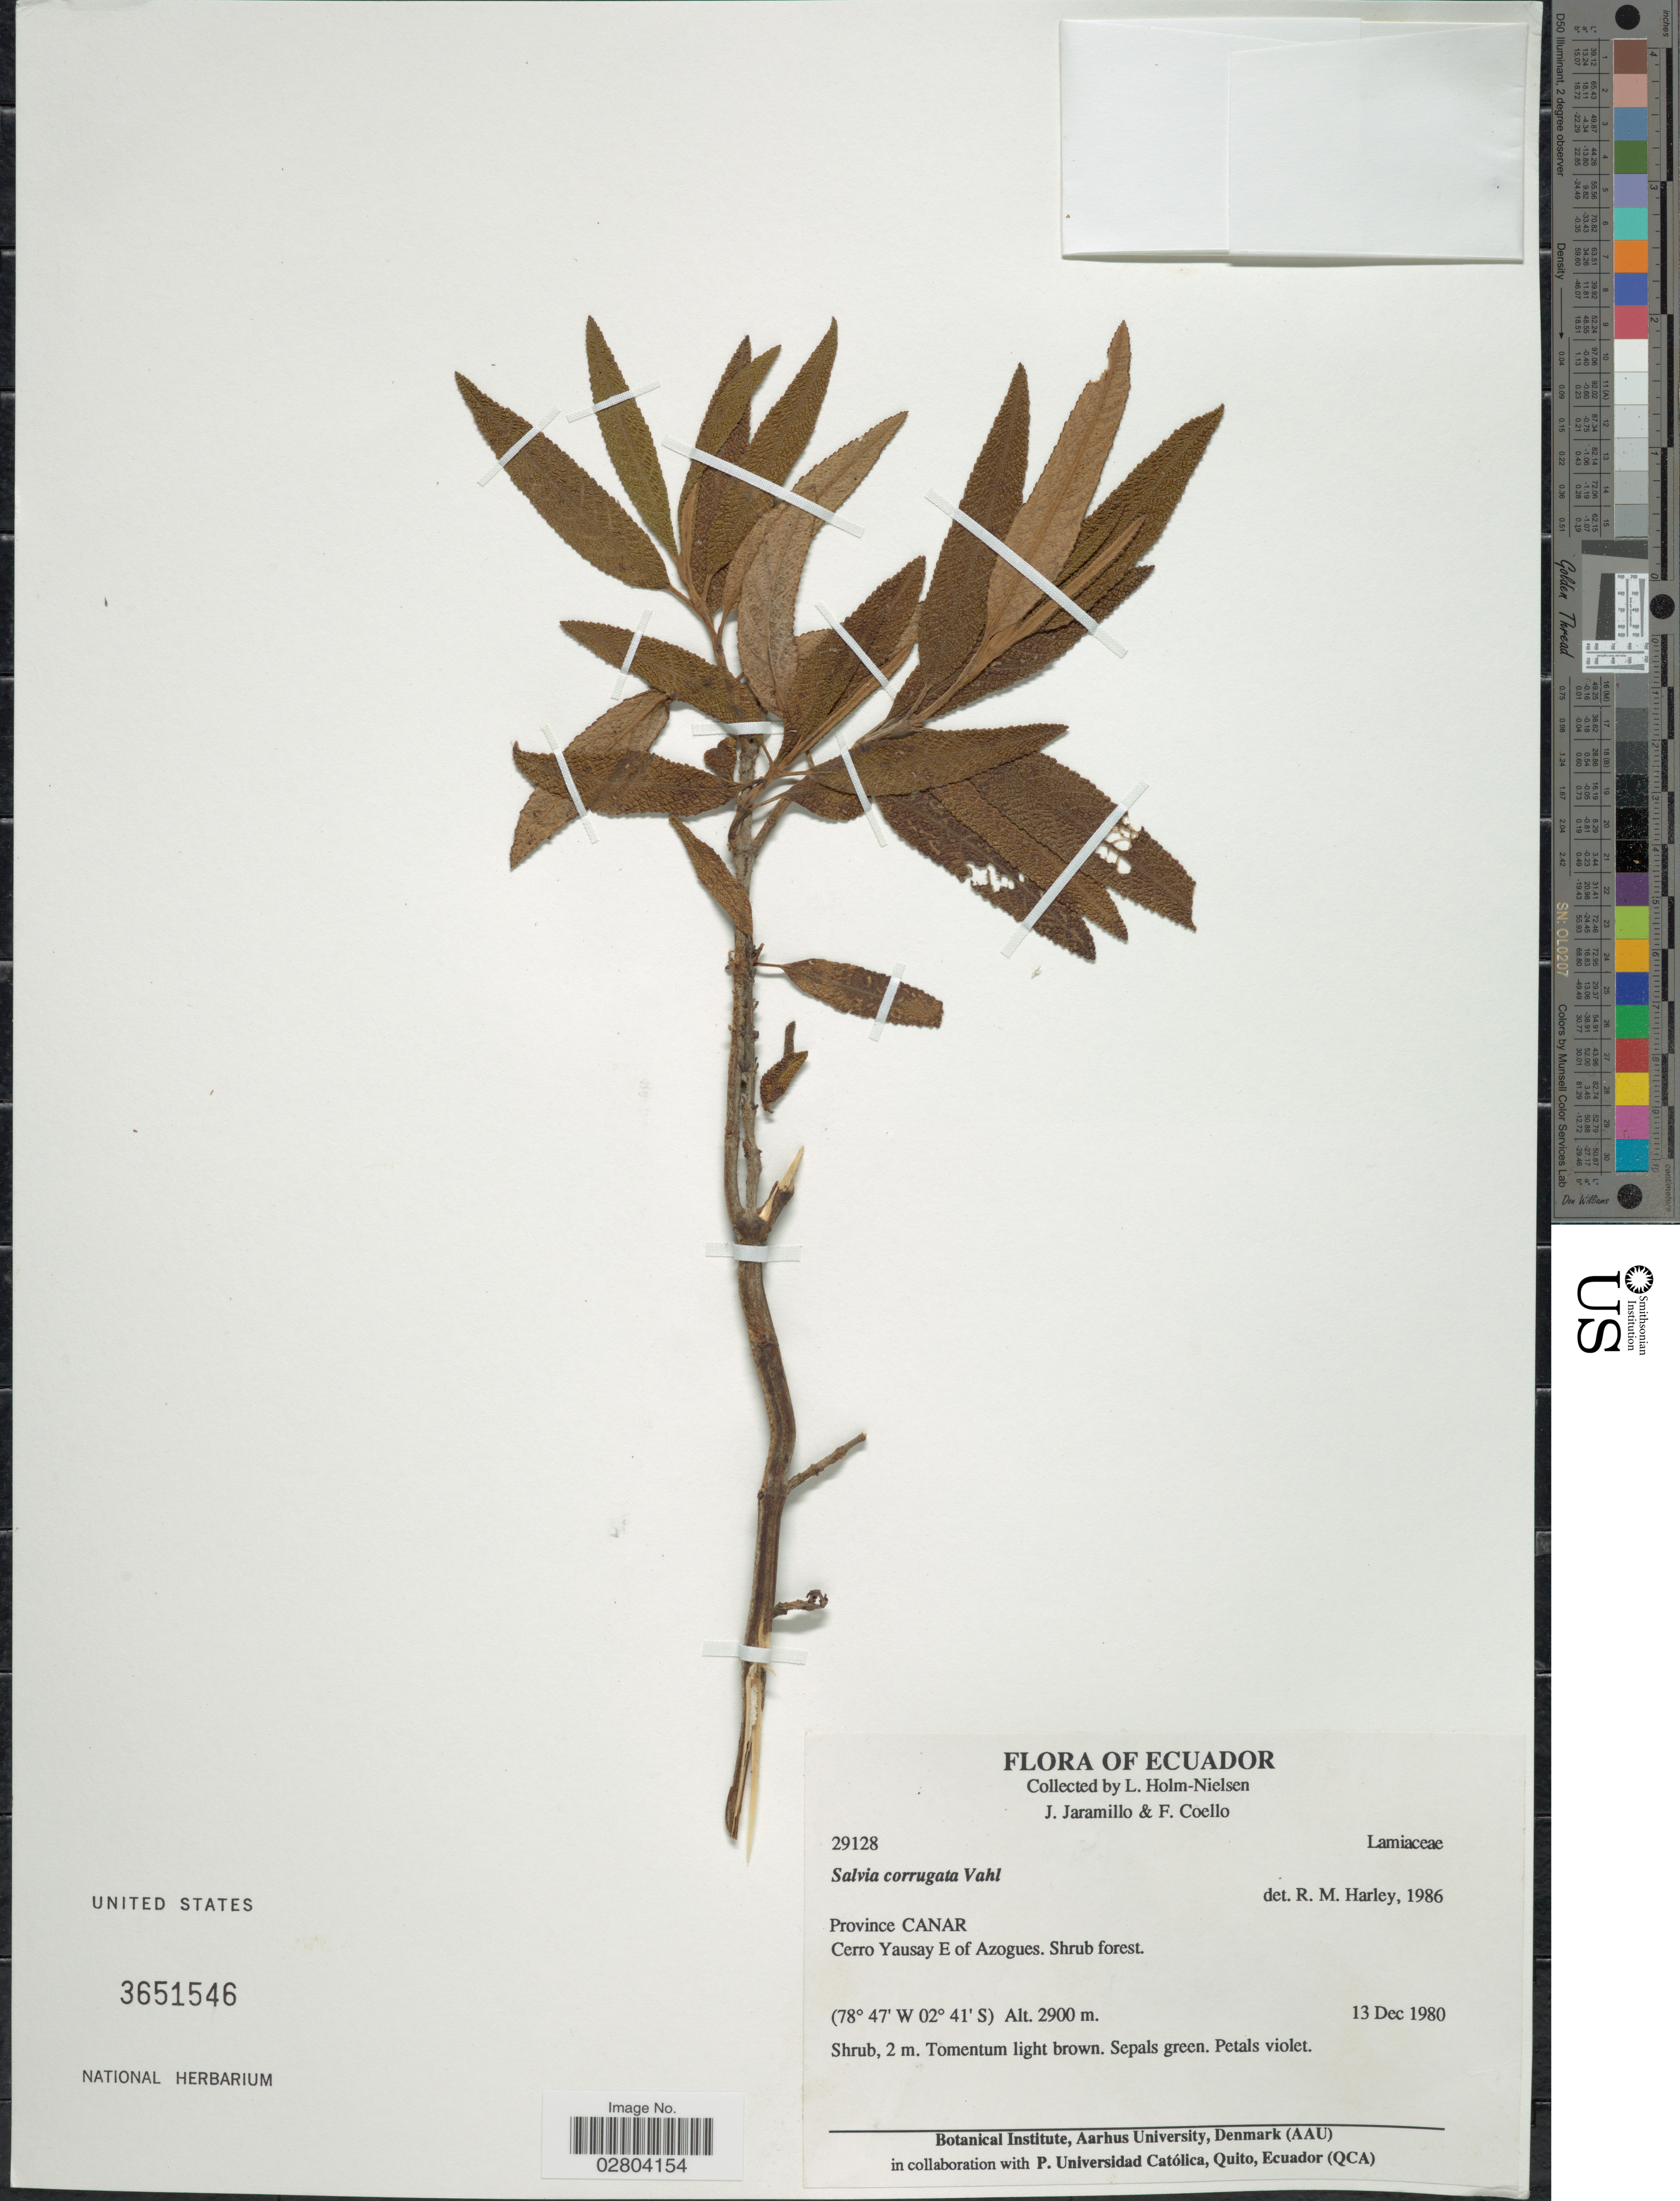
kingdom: Plantae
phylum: Tracheophyta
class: Magnoliopsida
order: Lamiales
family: Lamiaceae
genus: Salvia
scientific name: Salvia corrugata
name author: Vahl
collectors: L. B. Holm-Nielsen, J. Jaramillo & F. Coello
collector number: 29128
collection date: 1980-12-13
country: Ecuador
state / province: Cañar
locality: Cerro Yausay E of Azogues.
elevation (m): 2900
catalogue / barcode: US 3651546